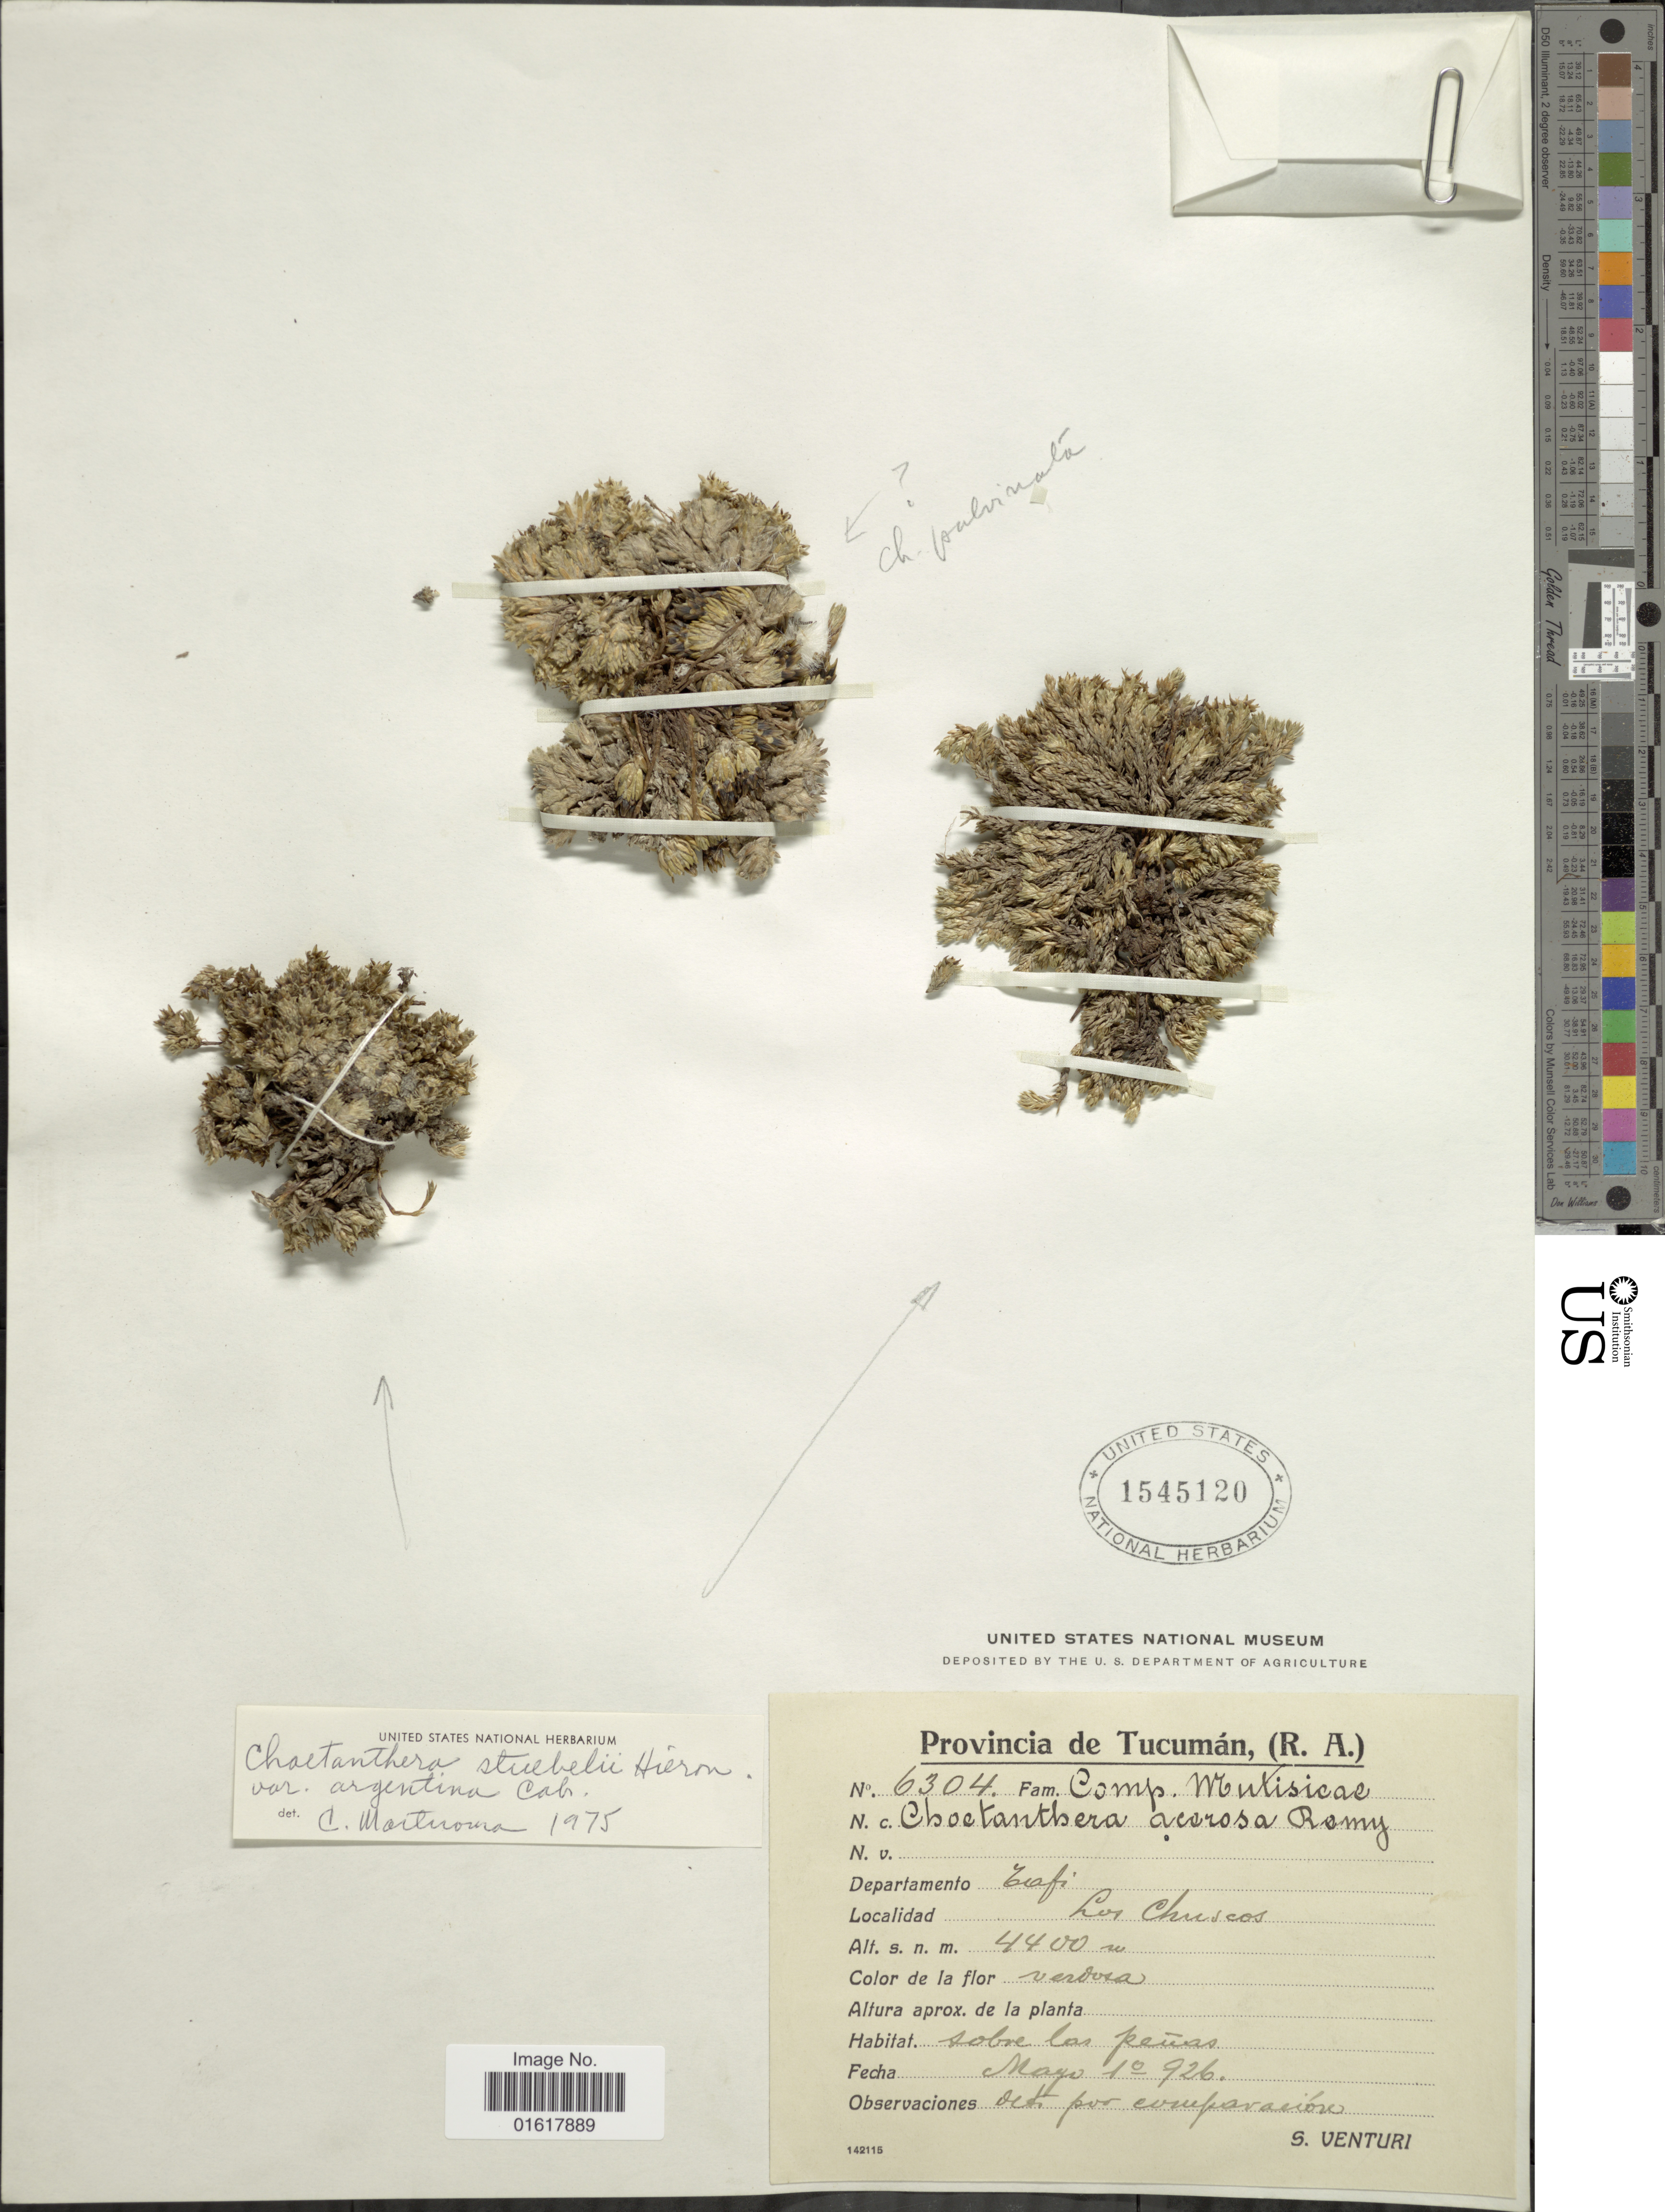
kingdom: Plantae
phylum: Tracheophyta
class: Magnoliopsida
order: Asterales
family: Asteraceae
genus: Chaetanthera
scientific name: Chaetanthera stuebelii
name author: Hieron.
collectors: S. Venturi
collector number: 6304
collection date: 1926-05-10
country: Argentina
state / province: Tucuman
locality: Departamento Tafi. Los Churros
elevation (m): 4400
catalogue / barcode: US 1545120